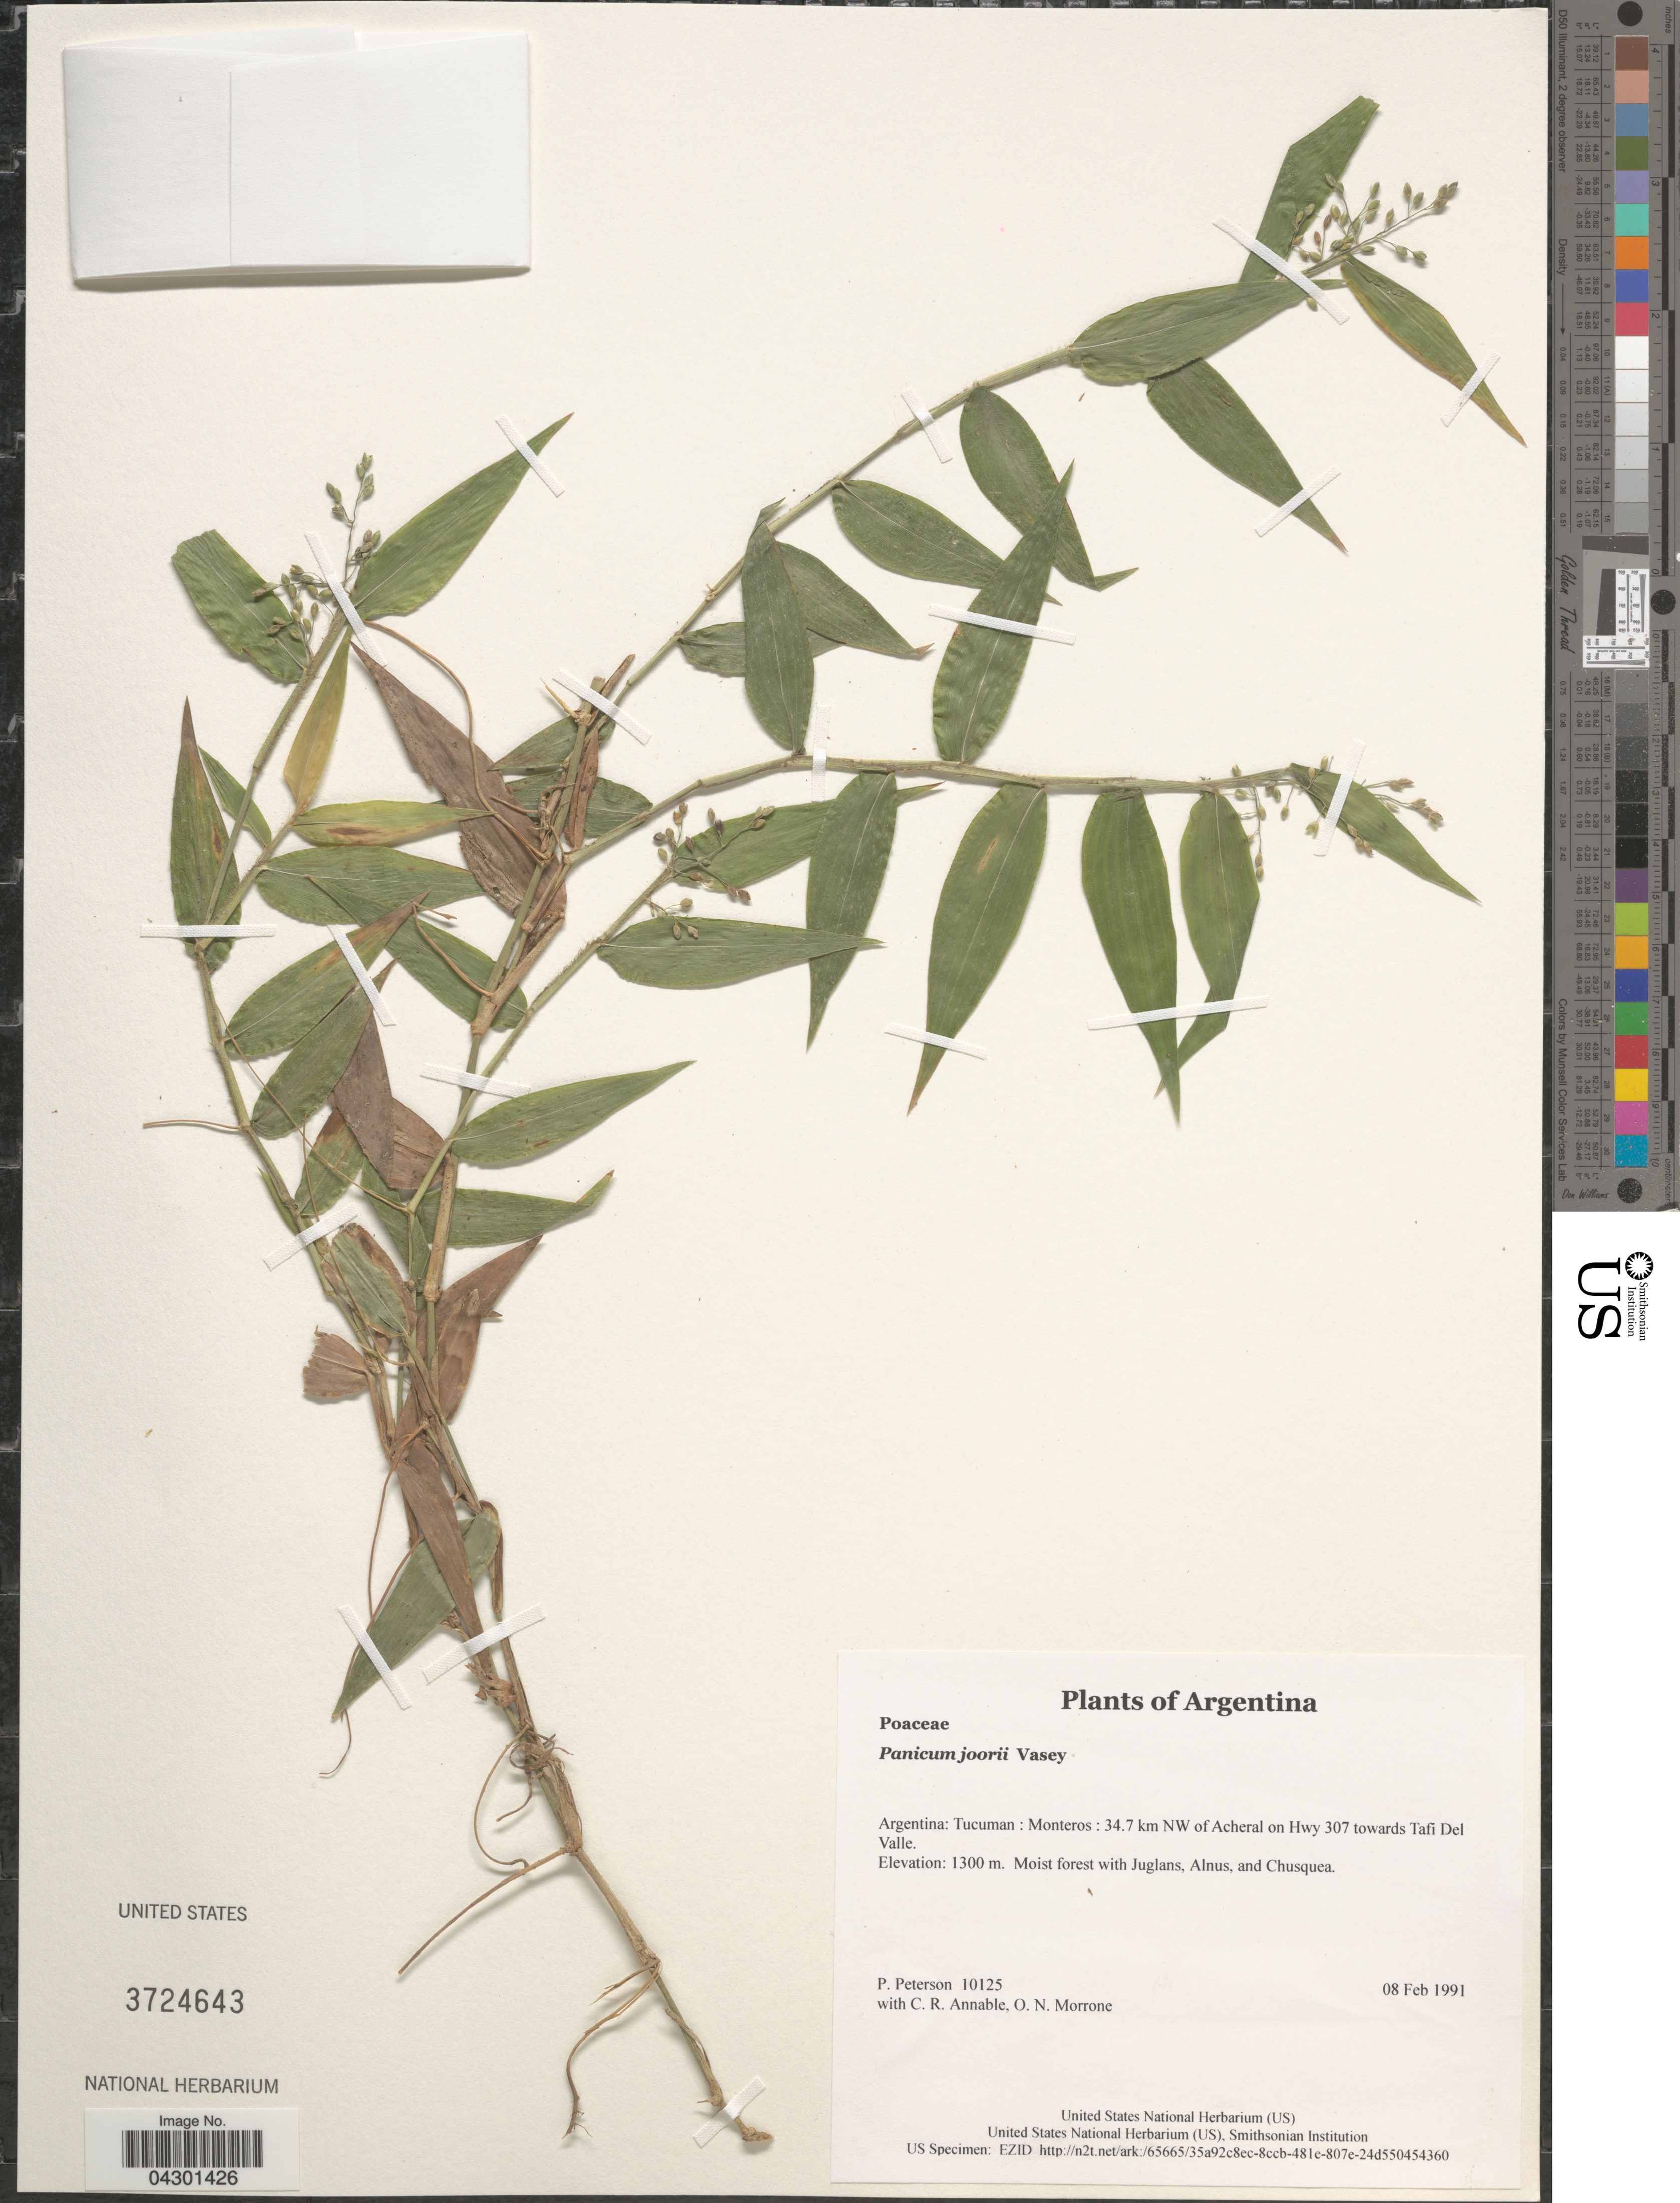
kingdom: Plantae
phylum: Tracheophyta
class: Liliopsida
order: Poales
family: Poaceae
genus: Panicum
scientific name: Panicum sp.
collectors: P. Peterson, C. R. Annable & O. N. Morrone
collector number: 10125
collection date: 1991-02-08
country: Argentina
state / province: Tucuman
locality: Monteros : 34.7 km NW of Acheral on Hwy 307 towards Tafi Del Valle.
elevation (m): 1300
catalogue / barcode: US 3724643